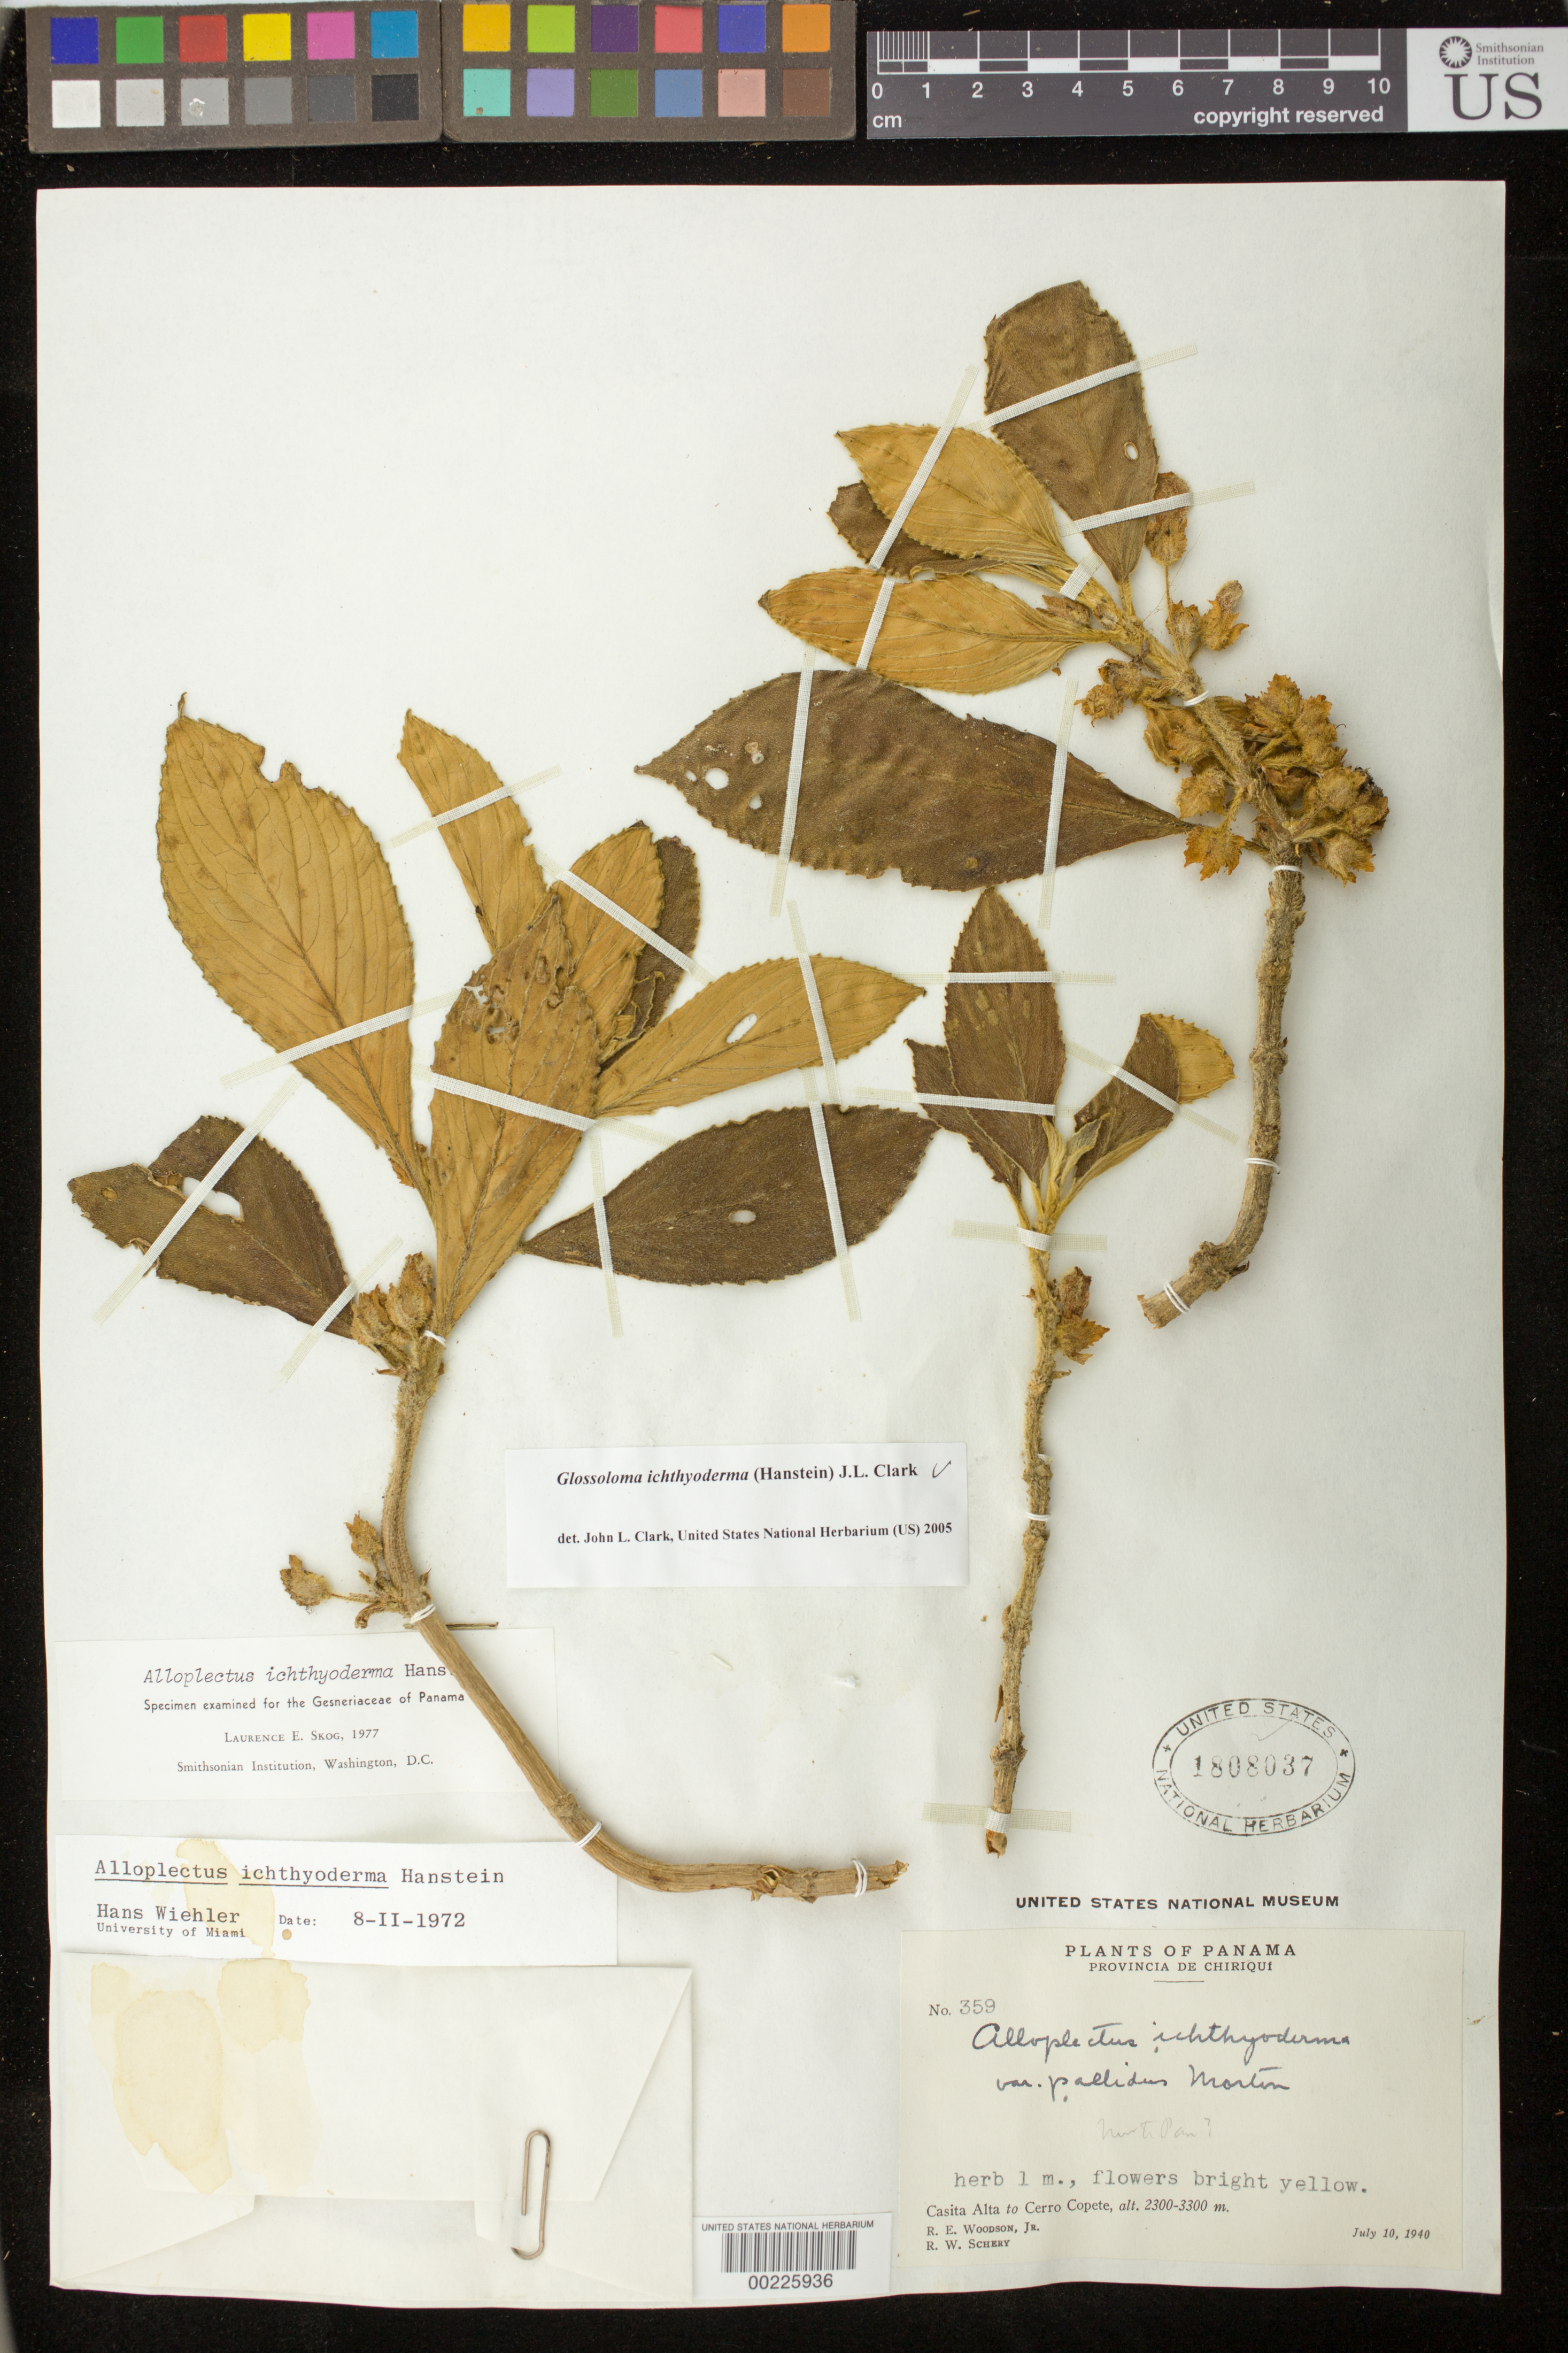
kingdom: Plantae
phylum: Tracheophyta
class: Magnoliopsida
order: Lamiales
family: Gesneriaceae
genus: Glossoloma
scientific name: Glossoloma ichthyoderma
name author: (Hanst.) J.L. Clark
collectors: R. E. Woodson & R. W. Schery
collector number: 359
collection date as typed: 10 Jul 1940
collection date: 1940-07-10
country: Panama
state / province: Chiriquí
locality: Casita Alta to Cerro Copete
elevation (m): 2300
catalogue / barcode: US 1808037